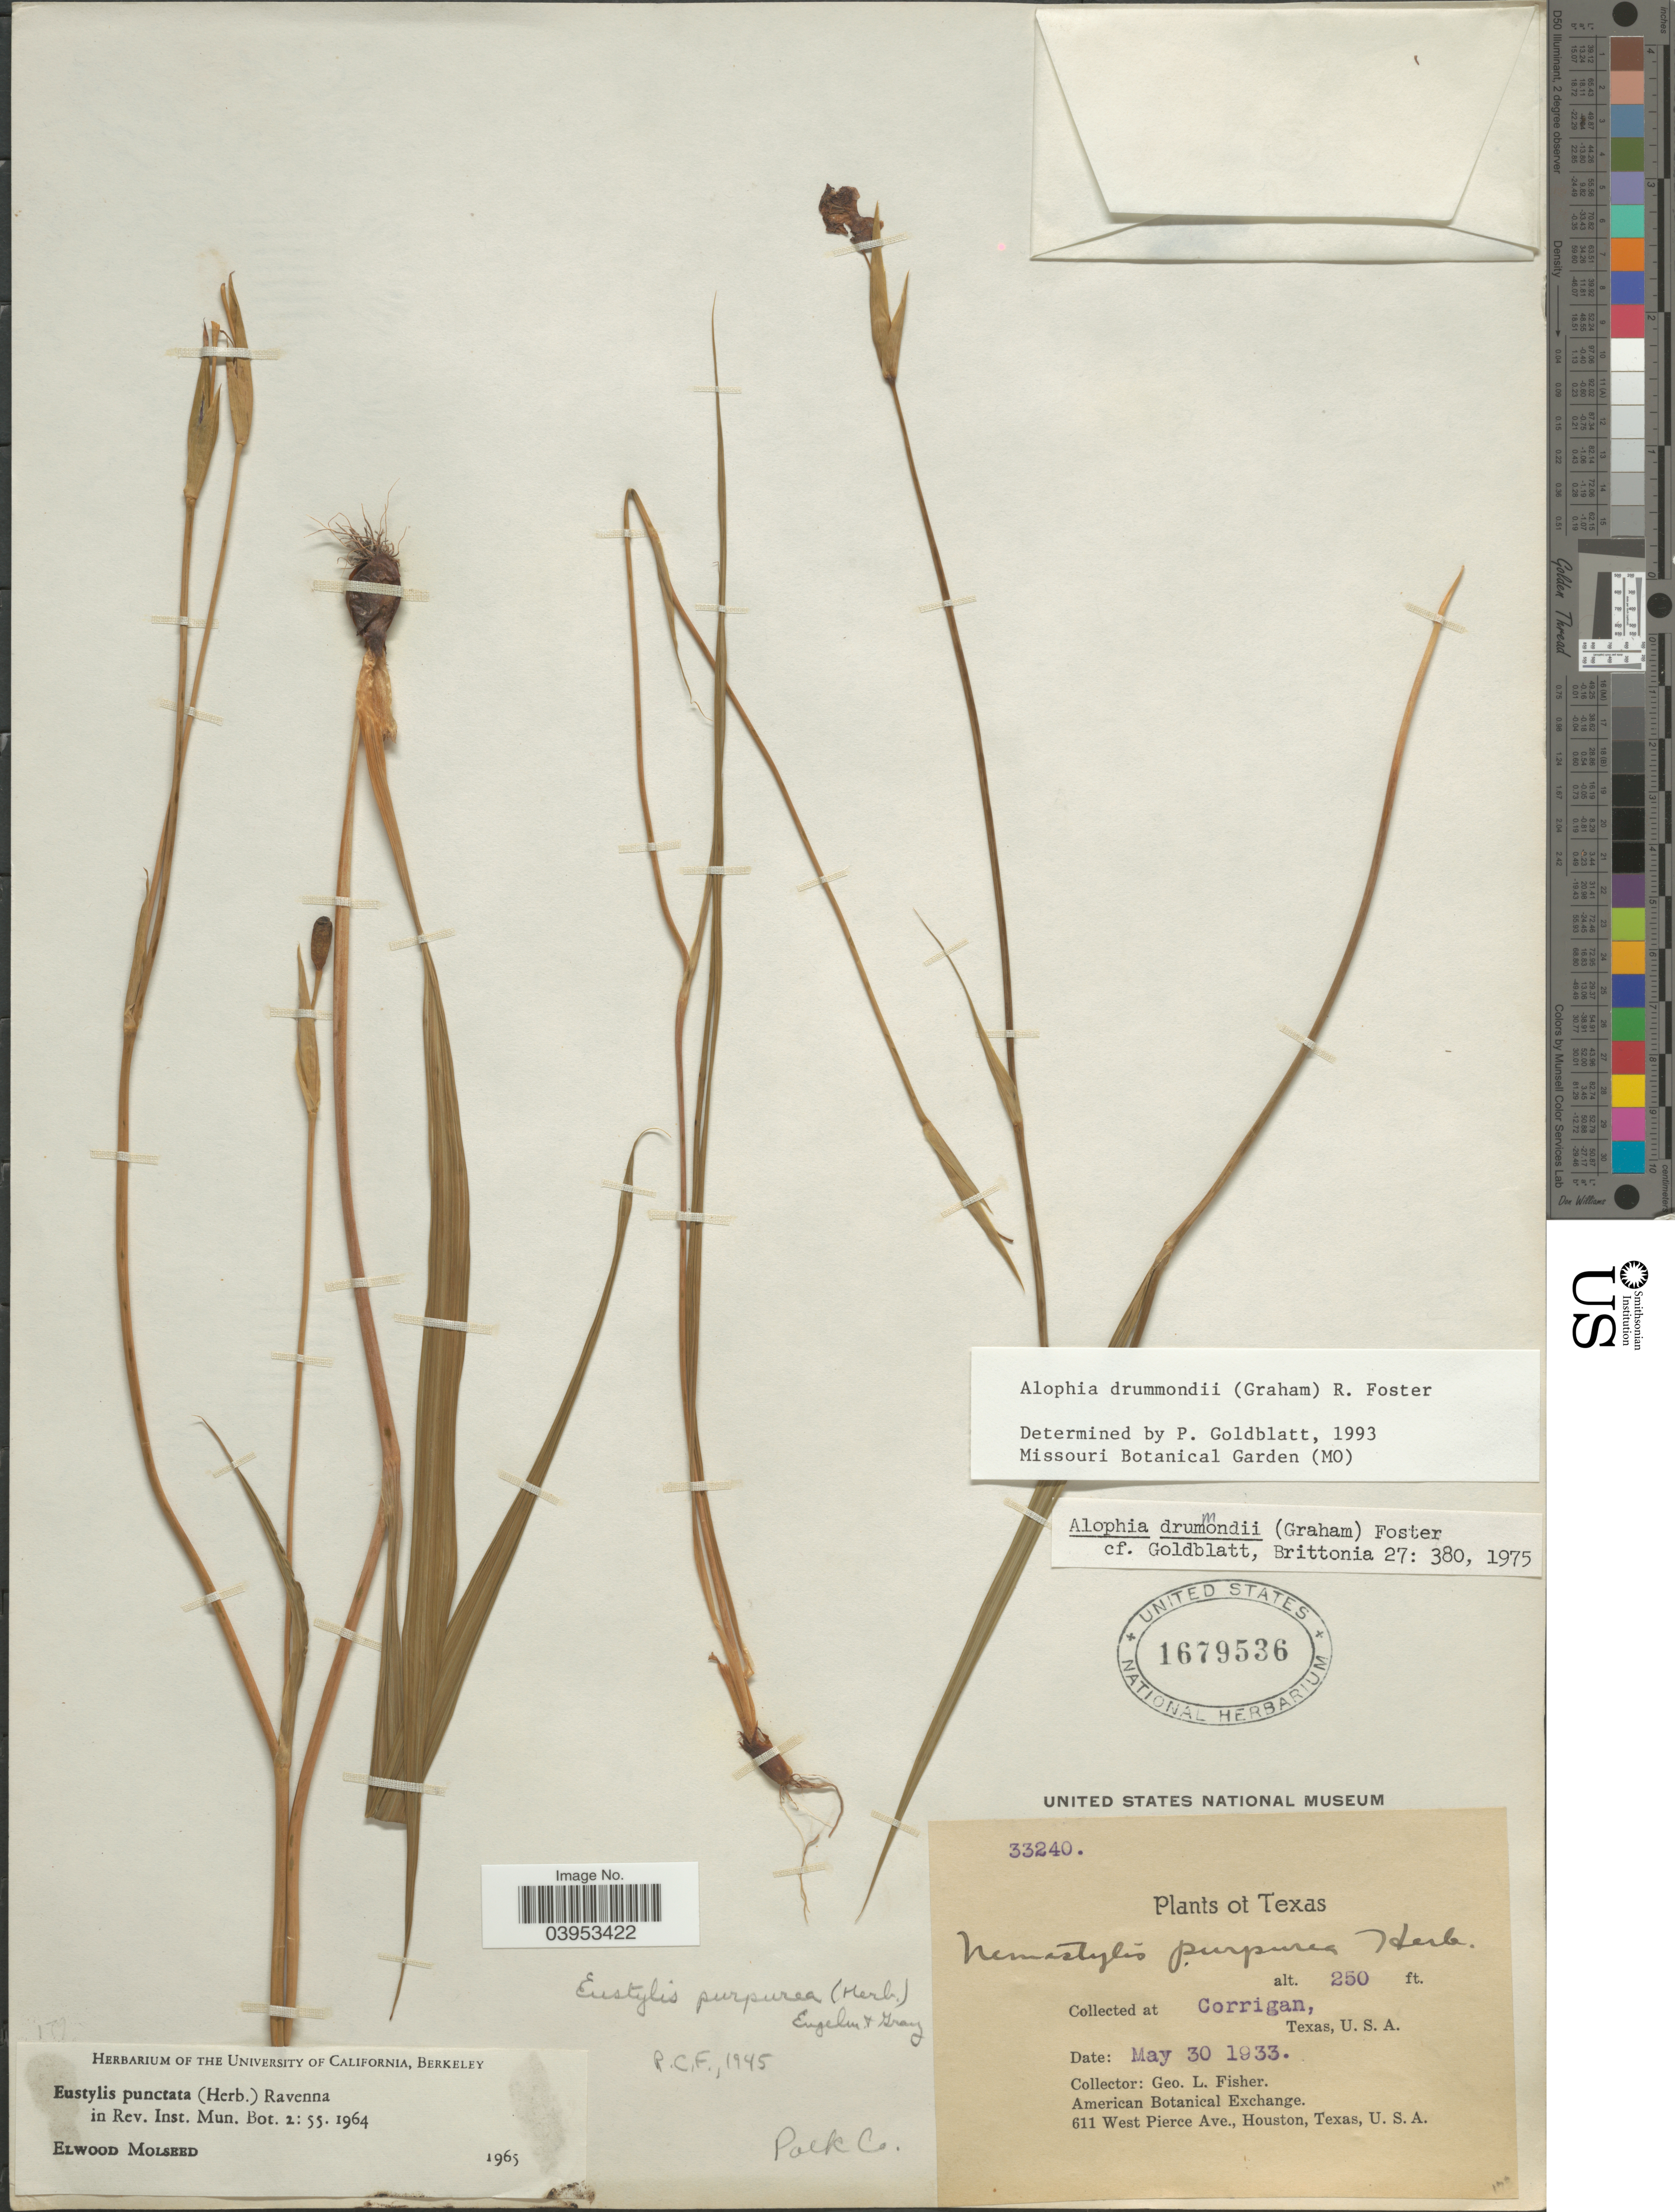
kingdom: Plantae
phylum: Tracheophyta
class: Liliopsida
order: Asparagales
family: Iridaceae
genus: Alophia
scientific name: Alophia drummondii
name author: (Graham) R.C. Foster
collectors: G. L. Fisher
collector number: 33240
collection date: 1933-05-30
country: United States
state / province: Texas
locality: Corrigan.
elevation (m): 76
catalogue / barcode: US 1679536